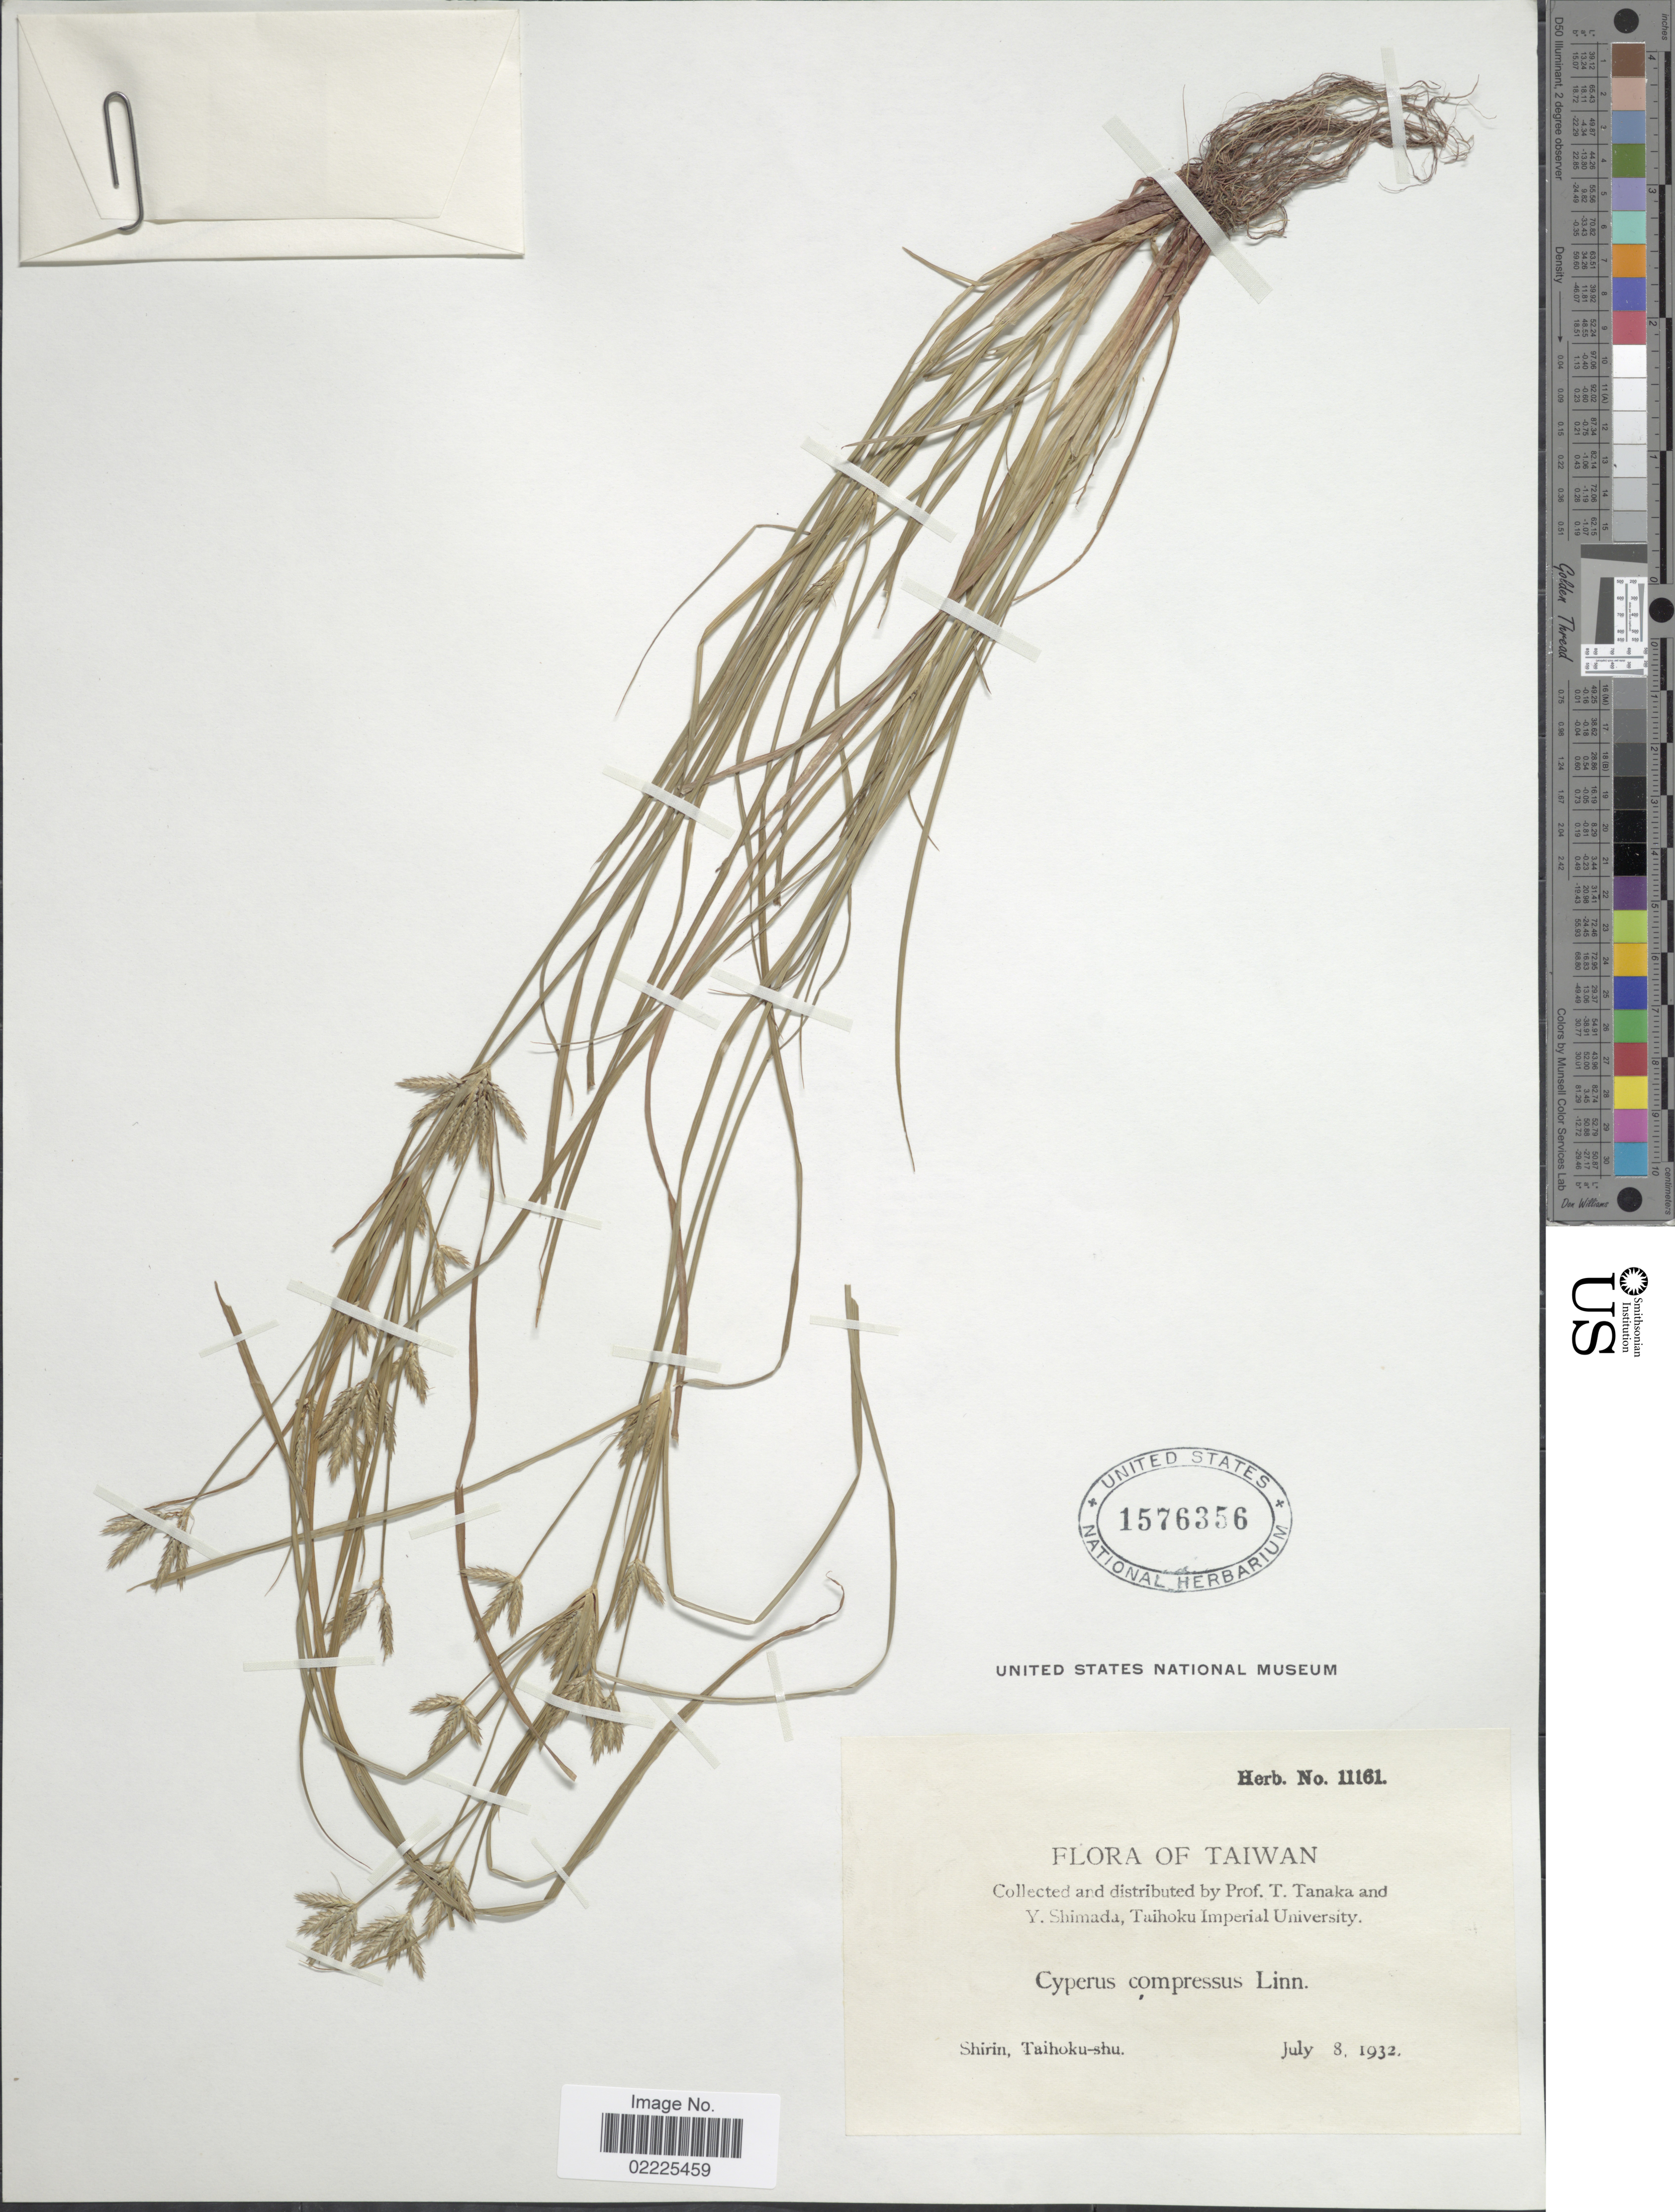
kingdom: Plantae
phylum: Tracheophyta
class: Liliopsida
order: Poales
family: Cyperaceae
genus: Cyperus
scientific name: Cyperus compressus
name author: L.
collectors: T. Tanaka & Y. Shimada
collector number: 11161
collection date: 1932-07-08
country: Taiwan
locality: Shirin, Taihoku-shu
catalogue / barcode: US 1576356